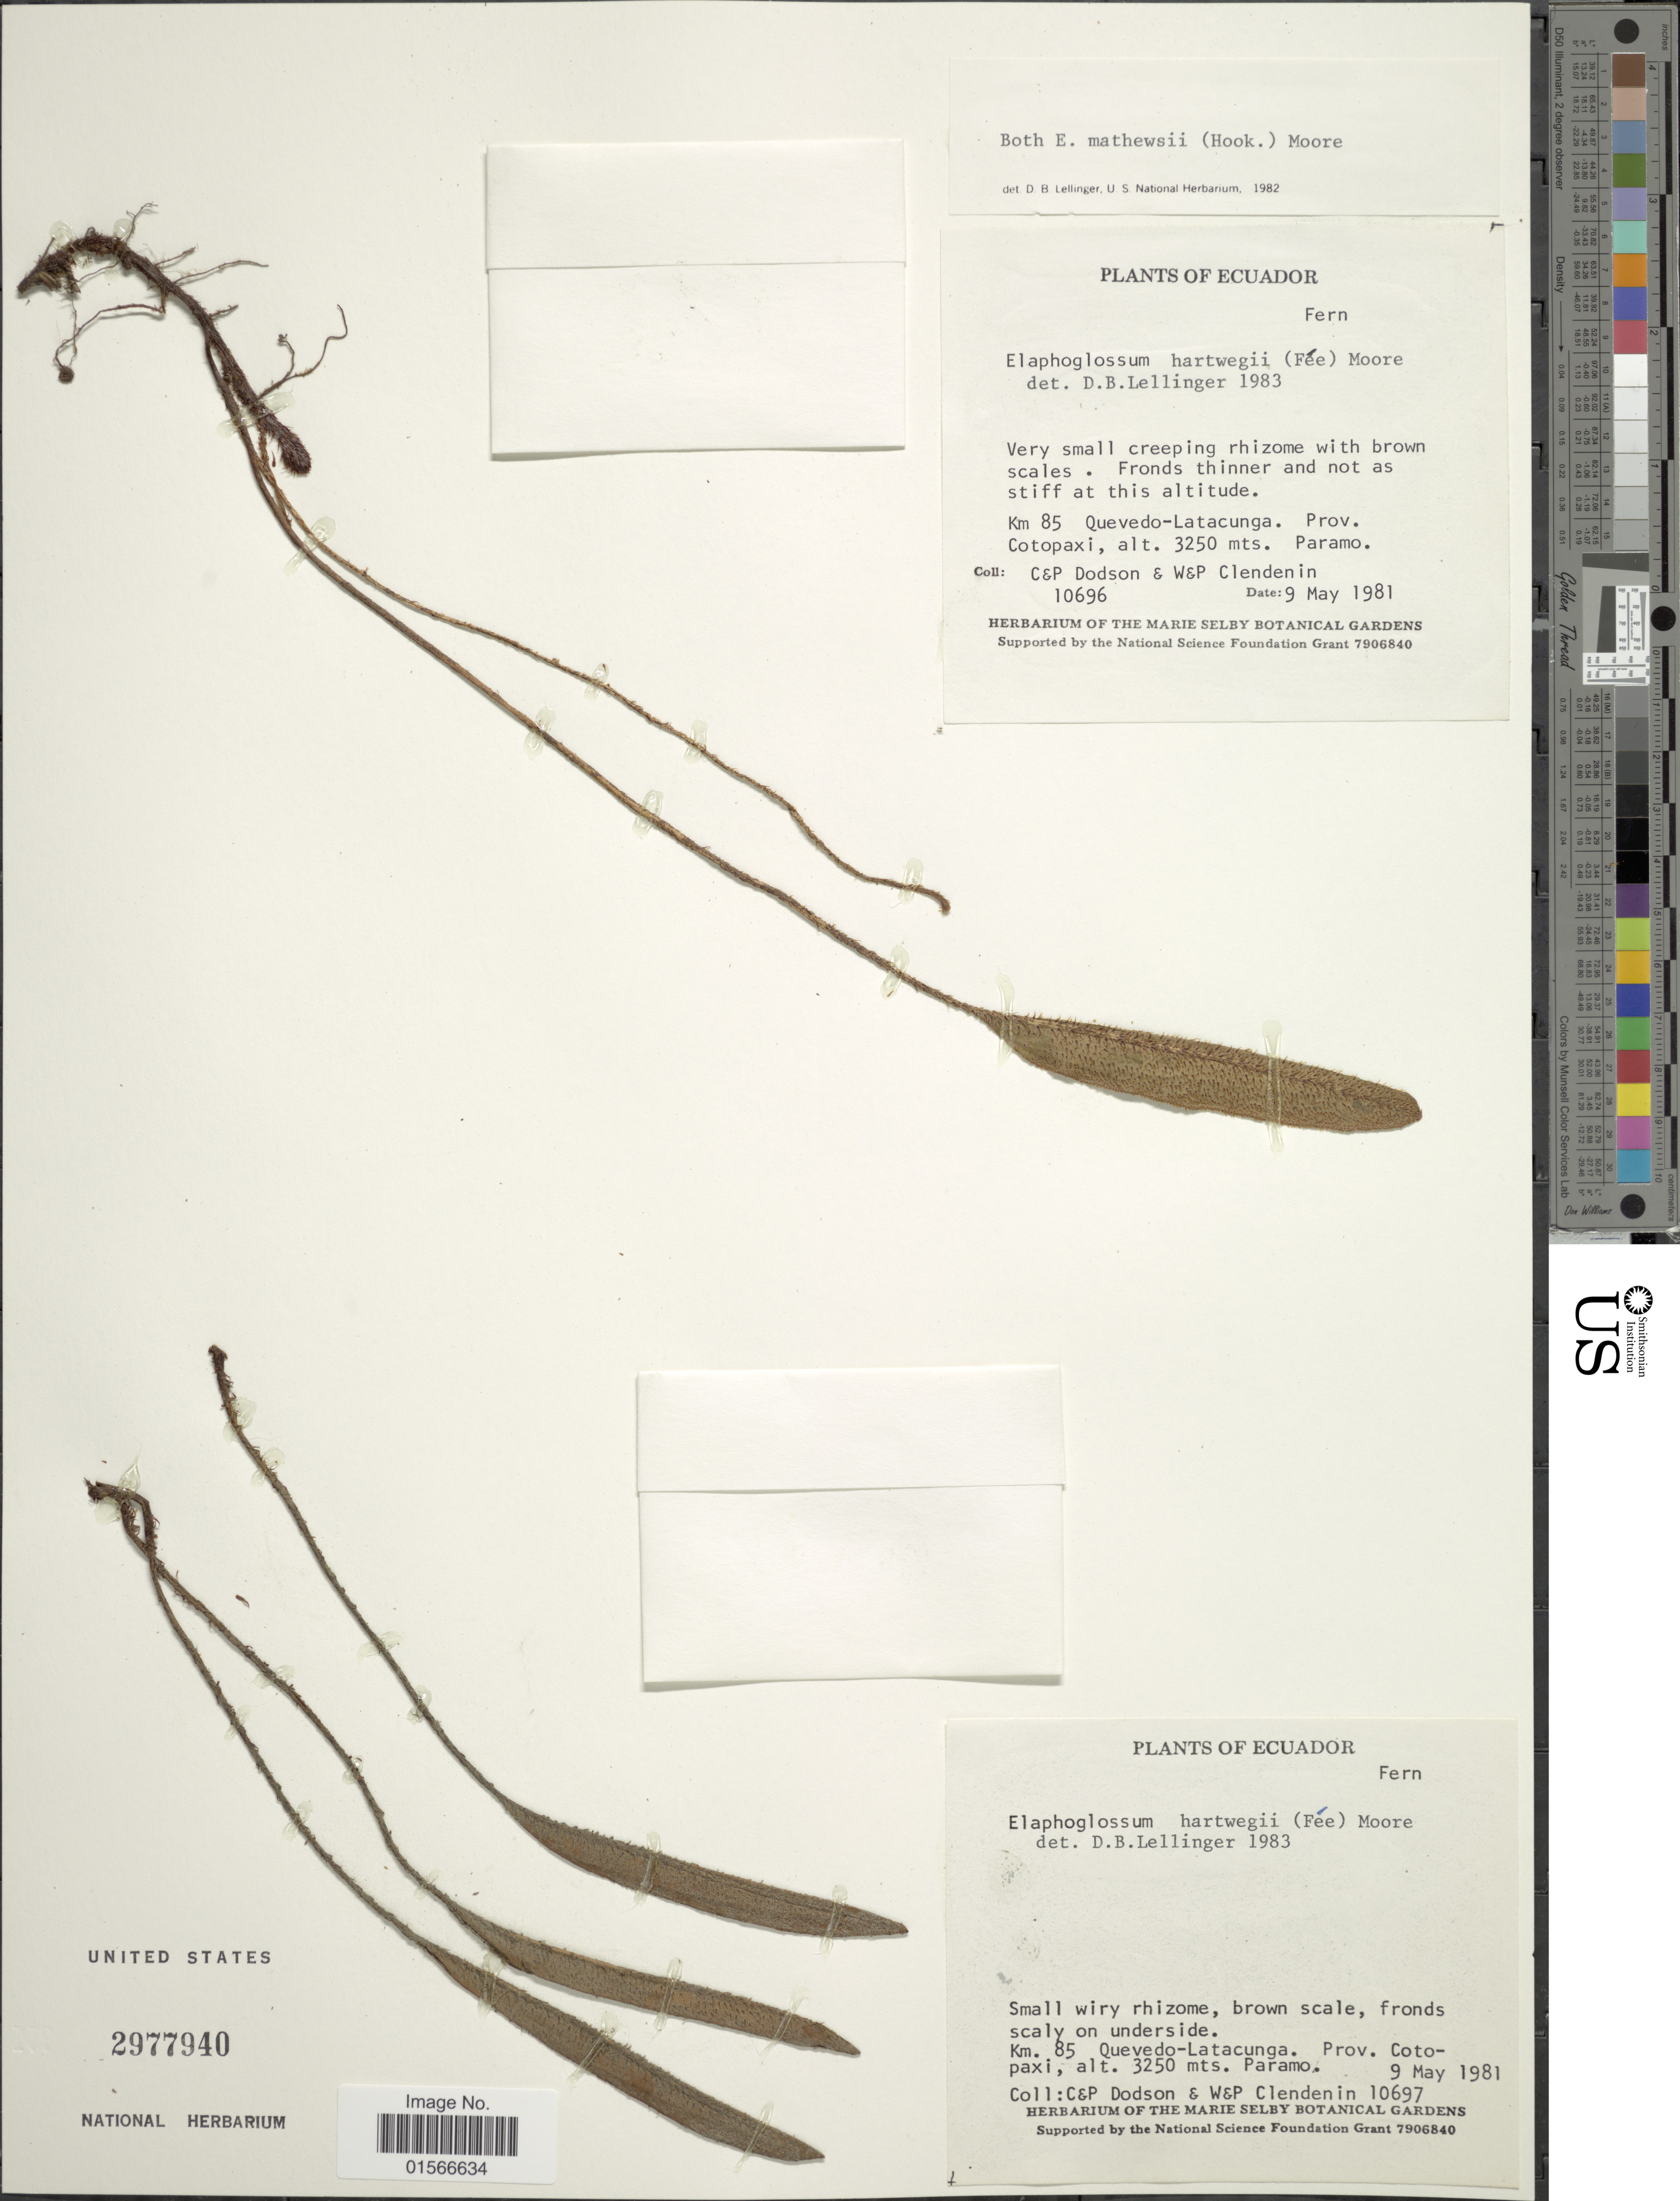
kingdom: Plantae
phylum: Tracheophyta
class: Polypodiopsida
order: Polypodiales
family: Dryopteridaceae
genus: Elaphoglossum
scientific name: Elaphoglossum hartwegii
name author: (Fée) T. Moore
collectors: C. Dodson, P. M. Dodson, W. Clendenin & P. Clendenin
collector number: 10697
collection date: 1981-05-09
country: Ecuador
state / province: Cotopaxi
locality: Km. 85 Quevedo-Latacunga, paramo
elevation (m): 3250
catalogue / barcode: US 2977940